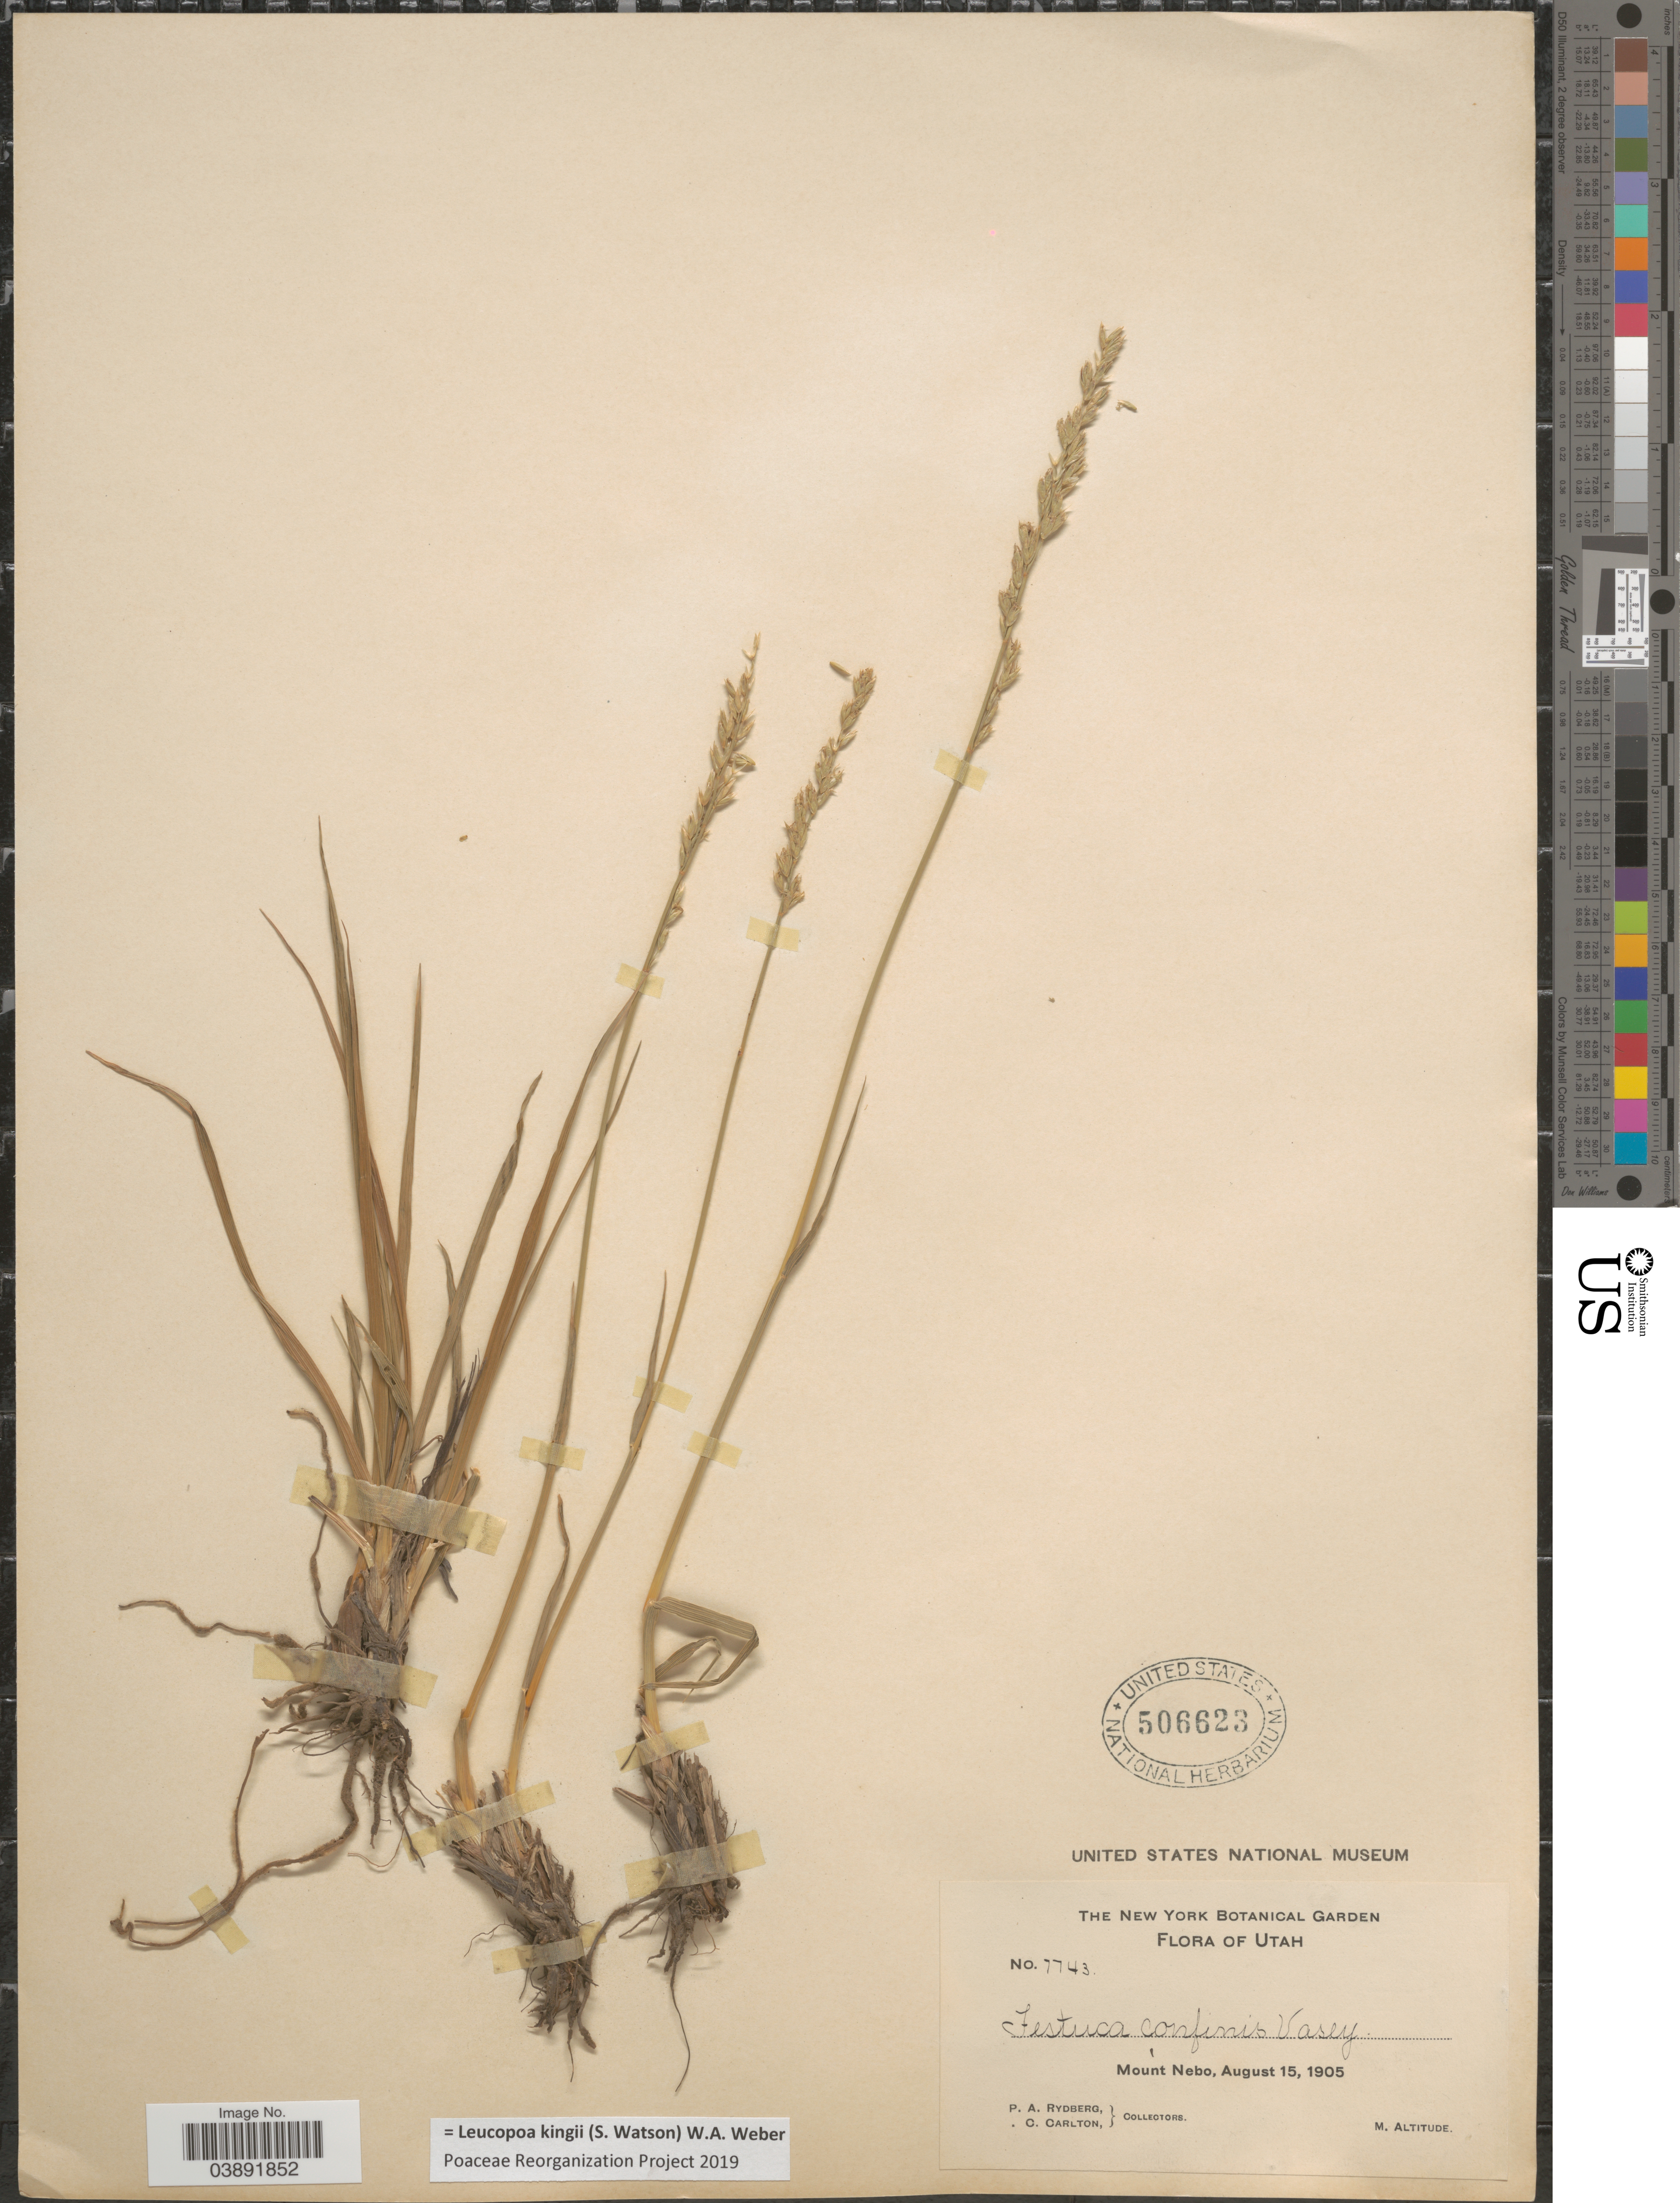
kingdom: Plantae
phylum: Tracheophyta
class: Liliopsida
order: Poales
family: Poaceae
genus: Hesperochloa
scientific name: Hesperochloa kingii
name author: (S. Watson) Rydb.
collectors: P. A. Rydberg & E. Carlton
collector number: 7743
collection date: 1905-08-15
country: United States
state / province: Utah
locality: Mount Nebo.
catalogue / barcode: US 506623